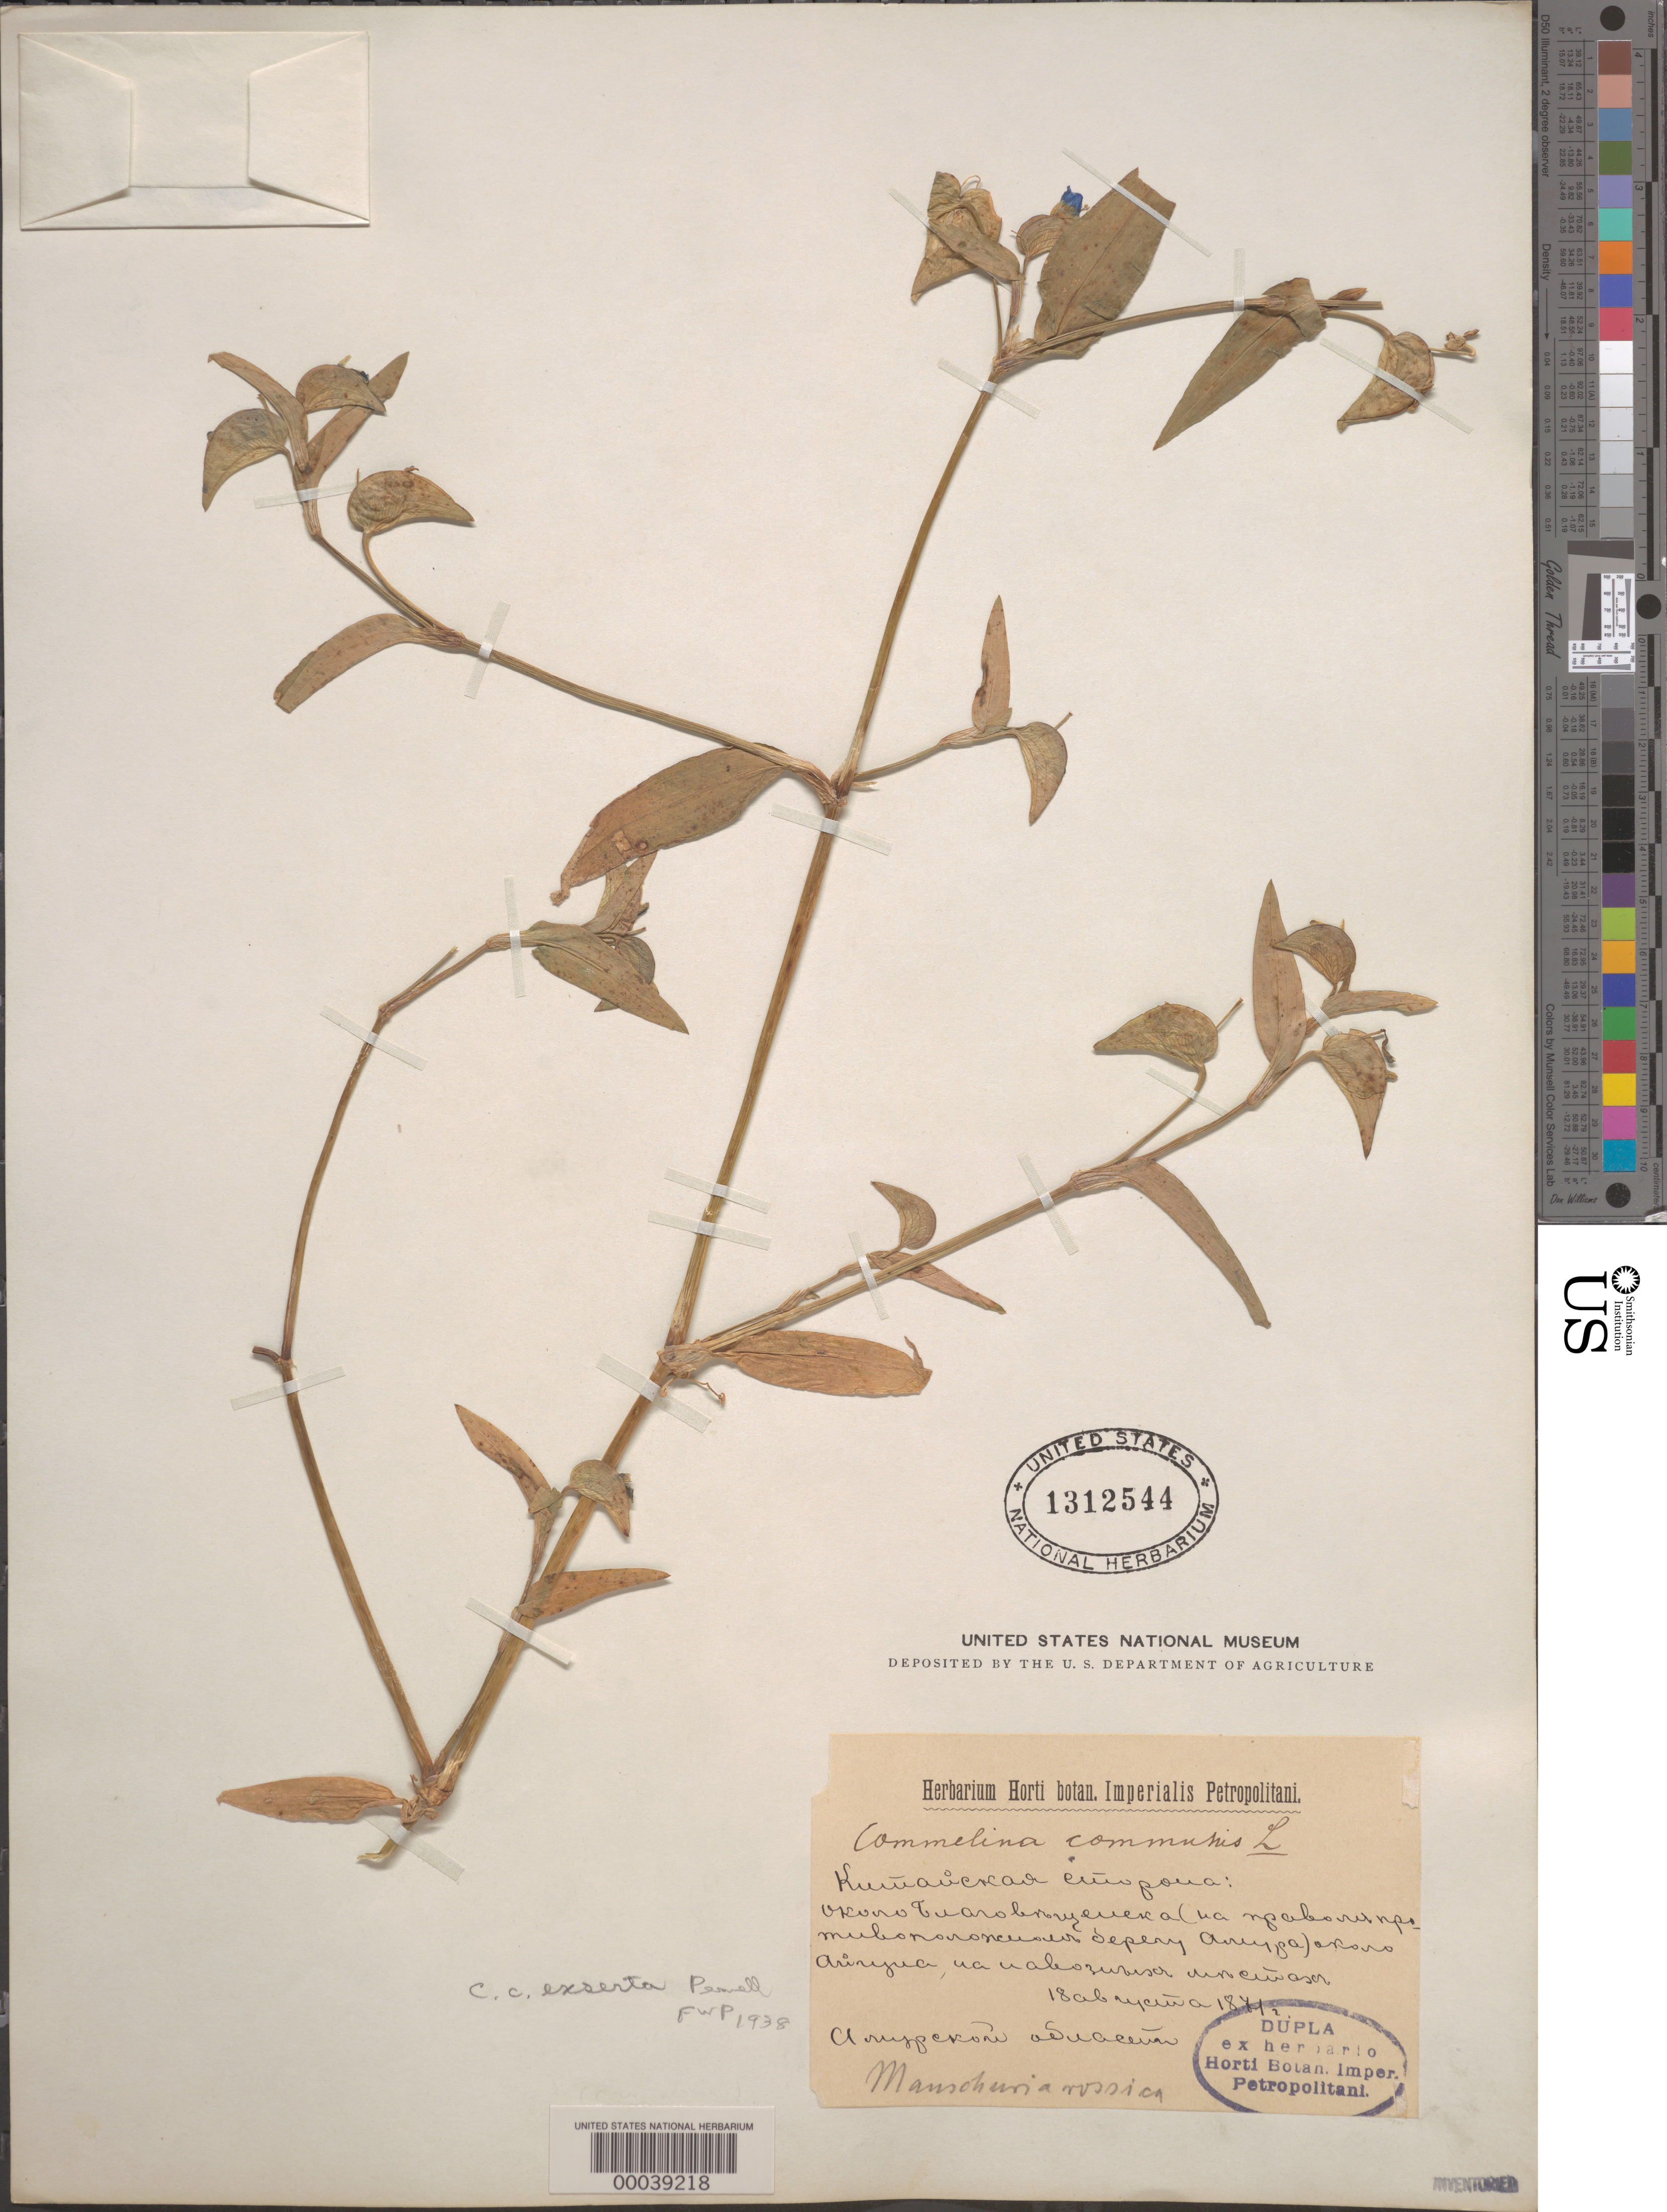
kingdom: Plantae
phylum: Tracheophyta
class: Liliopsida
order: Commelinales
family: Commelinaceae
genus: Commelina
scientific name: Commelina communis var. exserta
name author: (Pennell) F.G. Bernard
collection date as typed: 1861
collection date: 1861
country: Russian Federation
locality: Russian Manchuria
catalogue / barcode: US 1312544